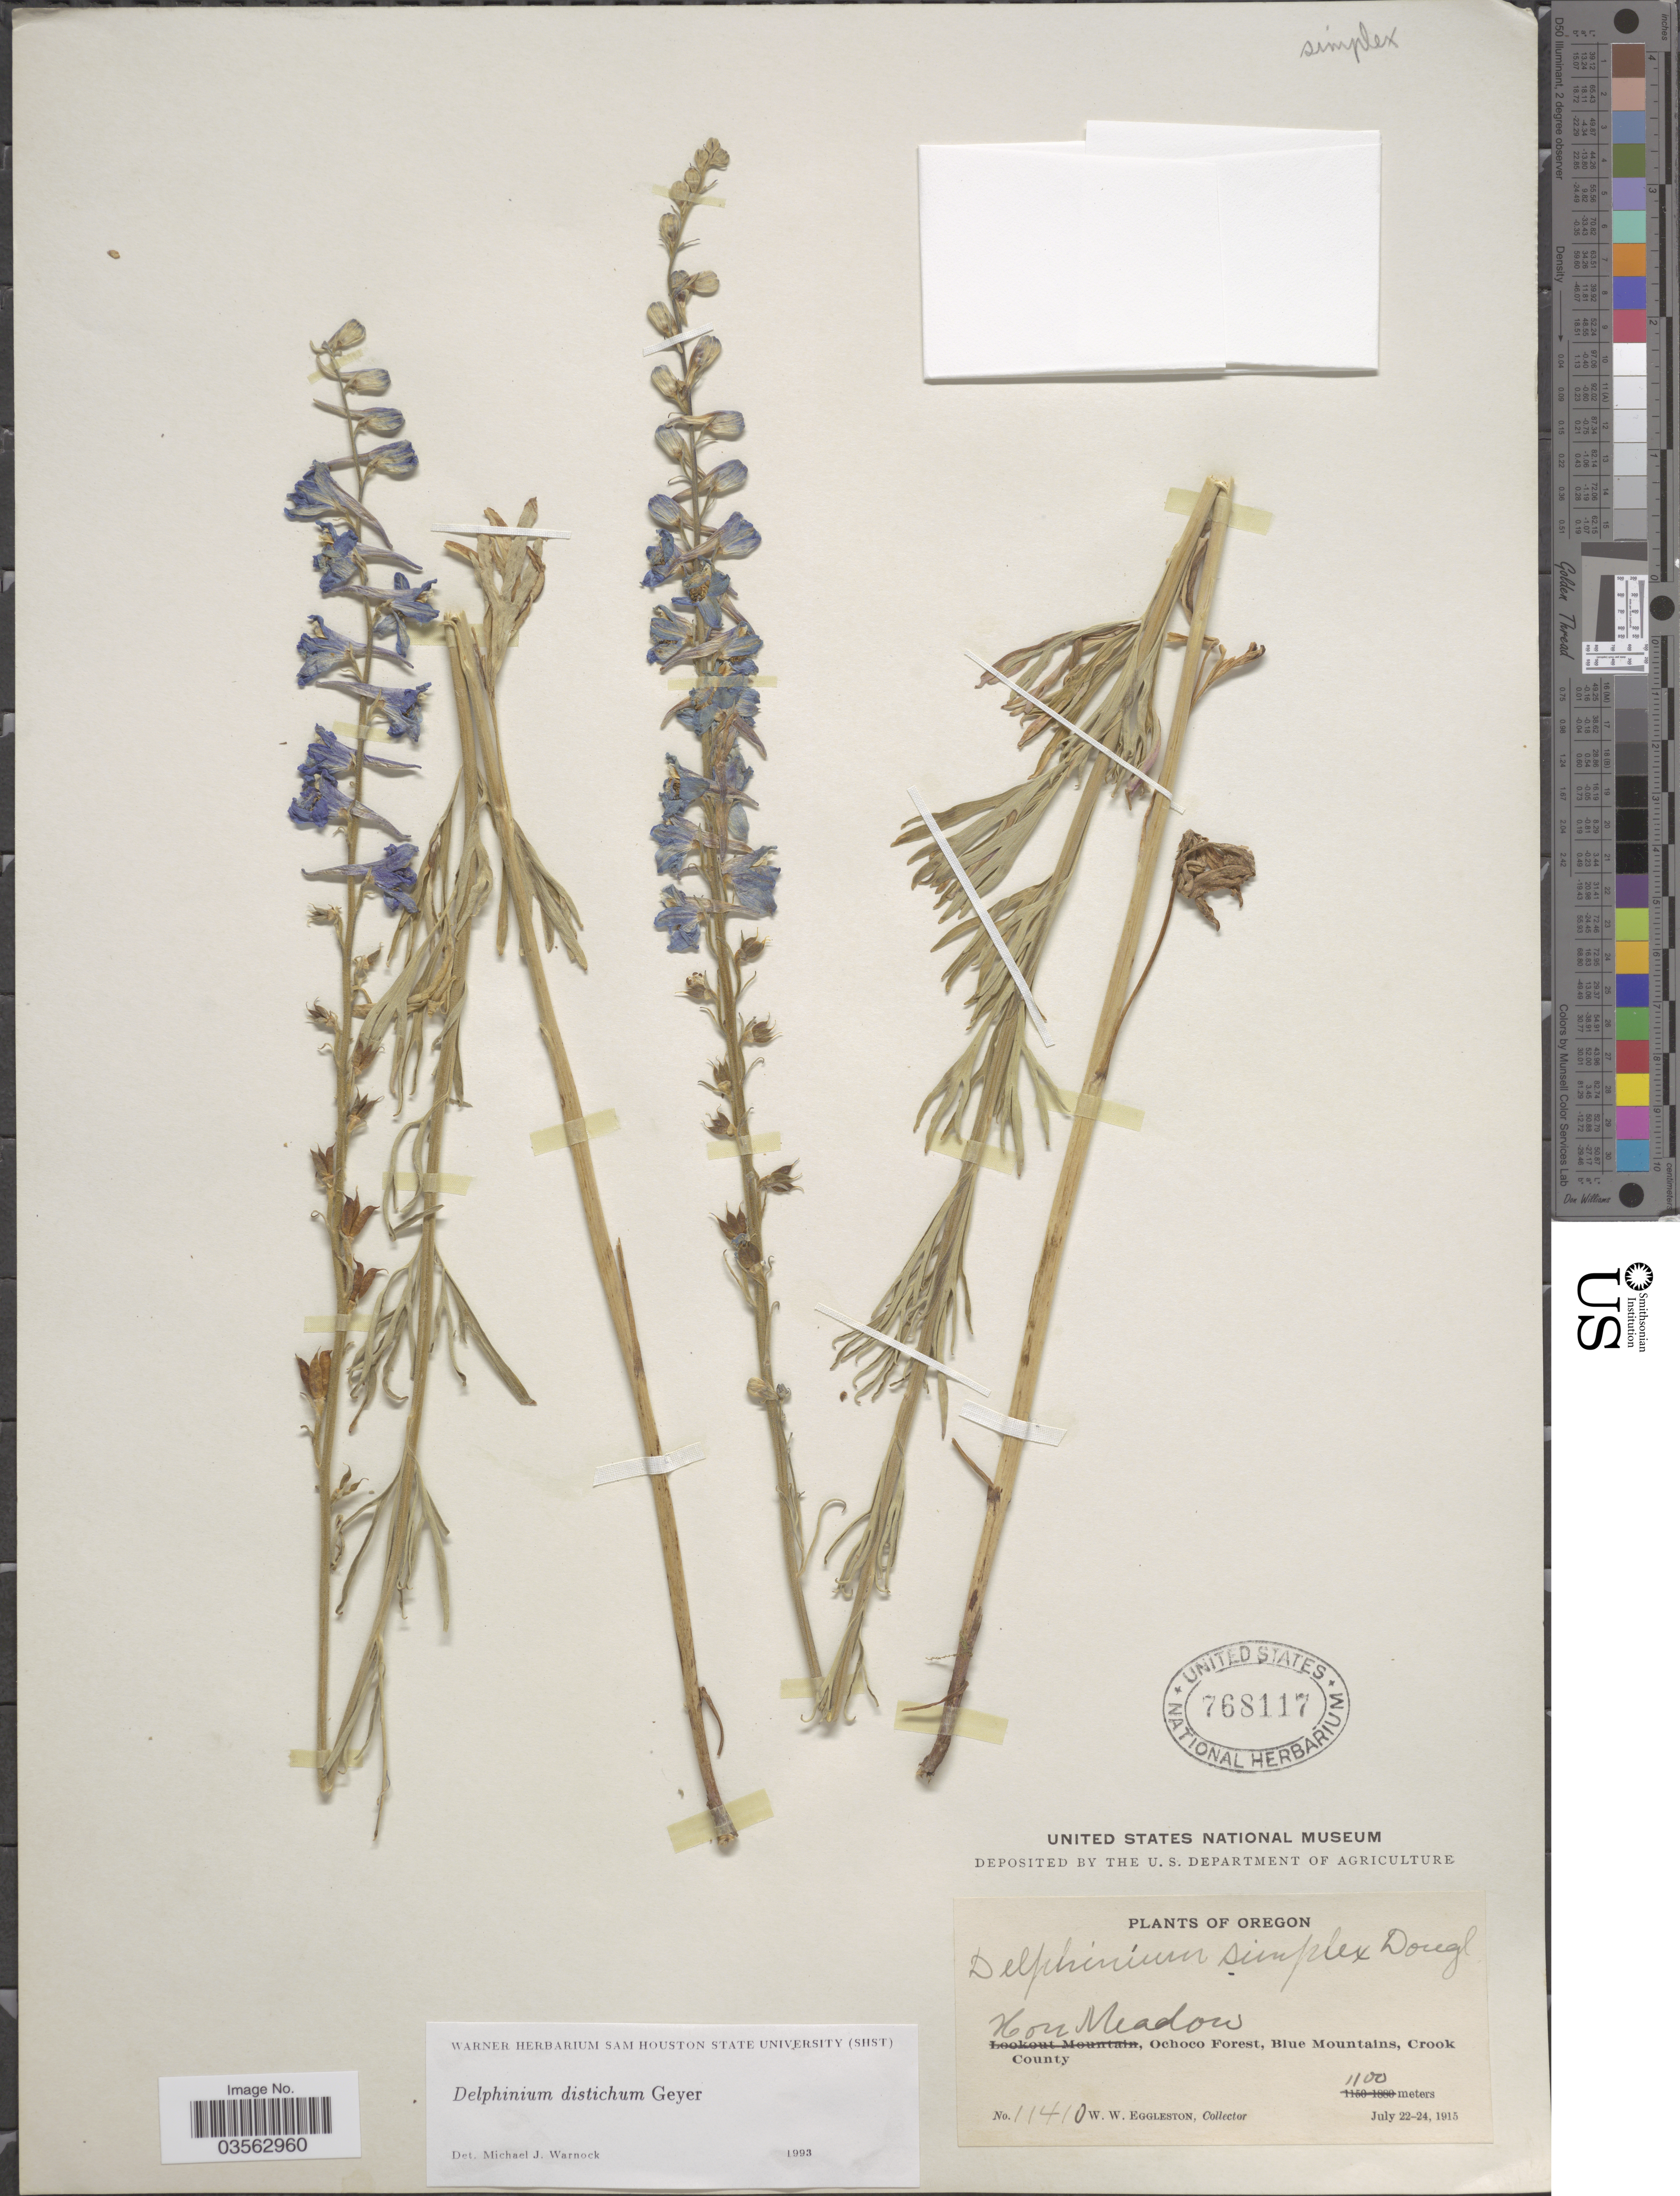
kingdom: Plantae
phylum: Tracheophyta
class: Magnoliopsida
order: Ranunculales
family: Ranunculaceae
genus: Delphinium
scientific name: Delphinium distichum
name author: Geyer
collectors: W. W. Eggleston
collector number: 11410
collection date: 1915-07-22/1915-07-24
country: United States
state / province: Oregon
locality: Cow [interpreted] Meadow, Ochoco Forest, Blue Mountains, Crook County.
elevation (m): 1100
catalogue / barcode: US 768117